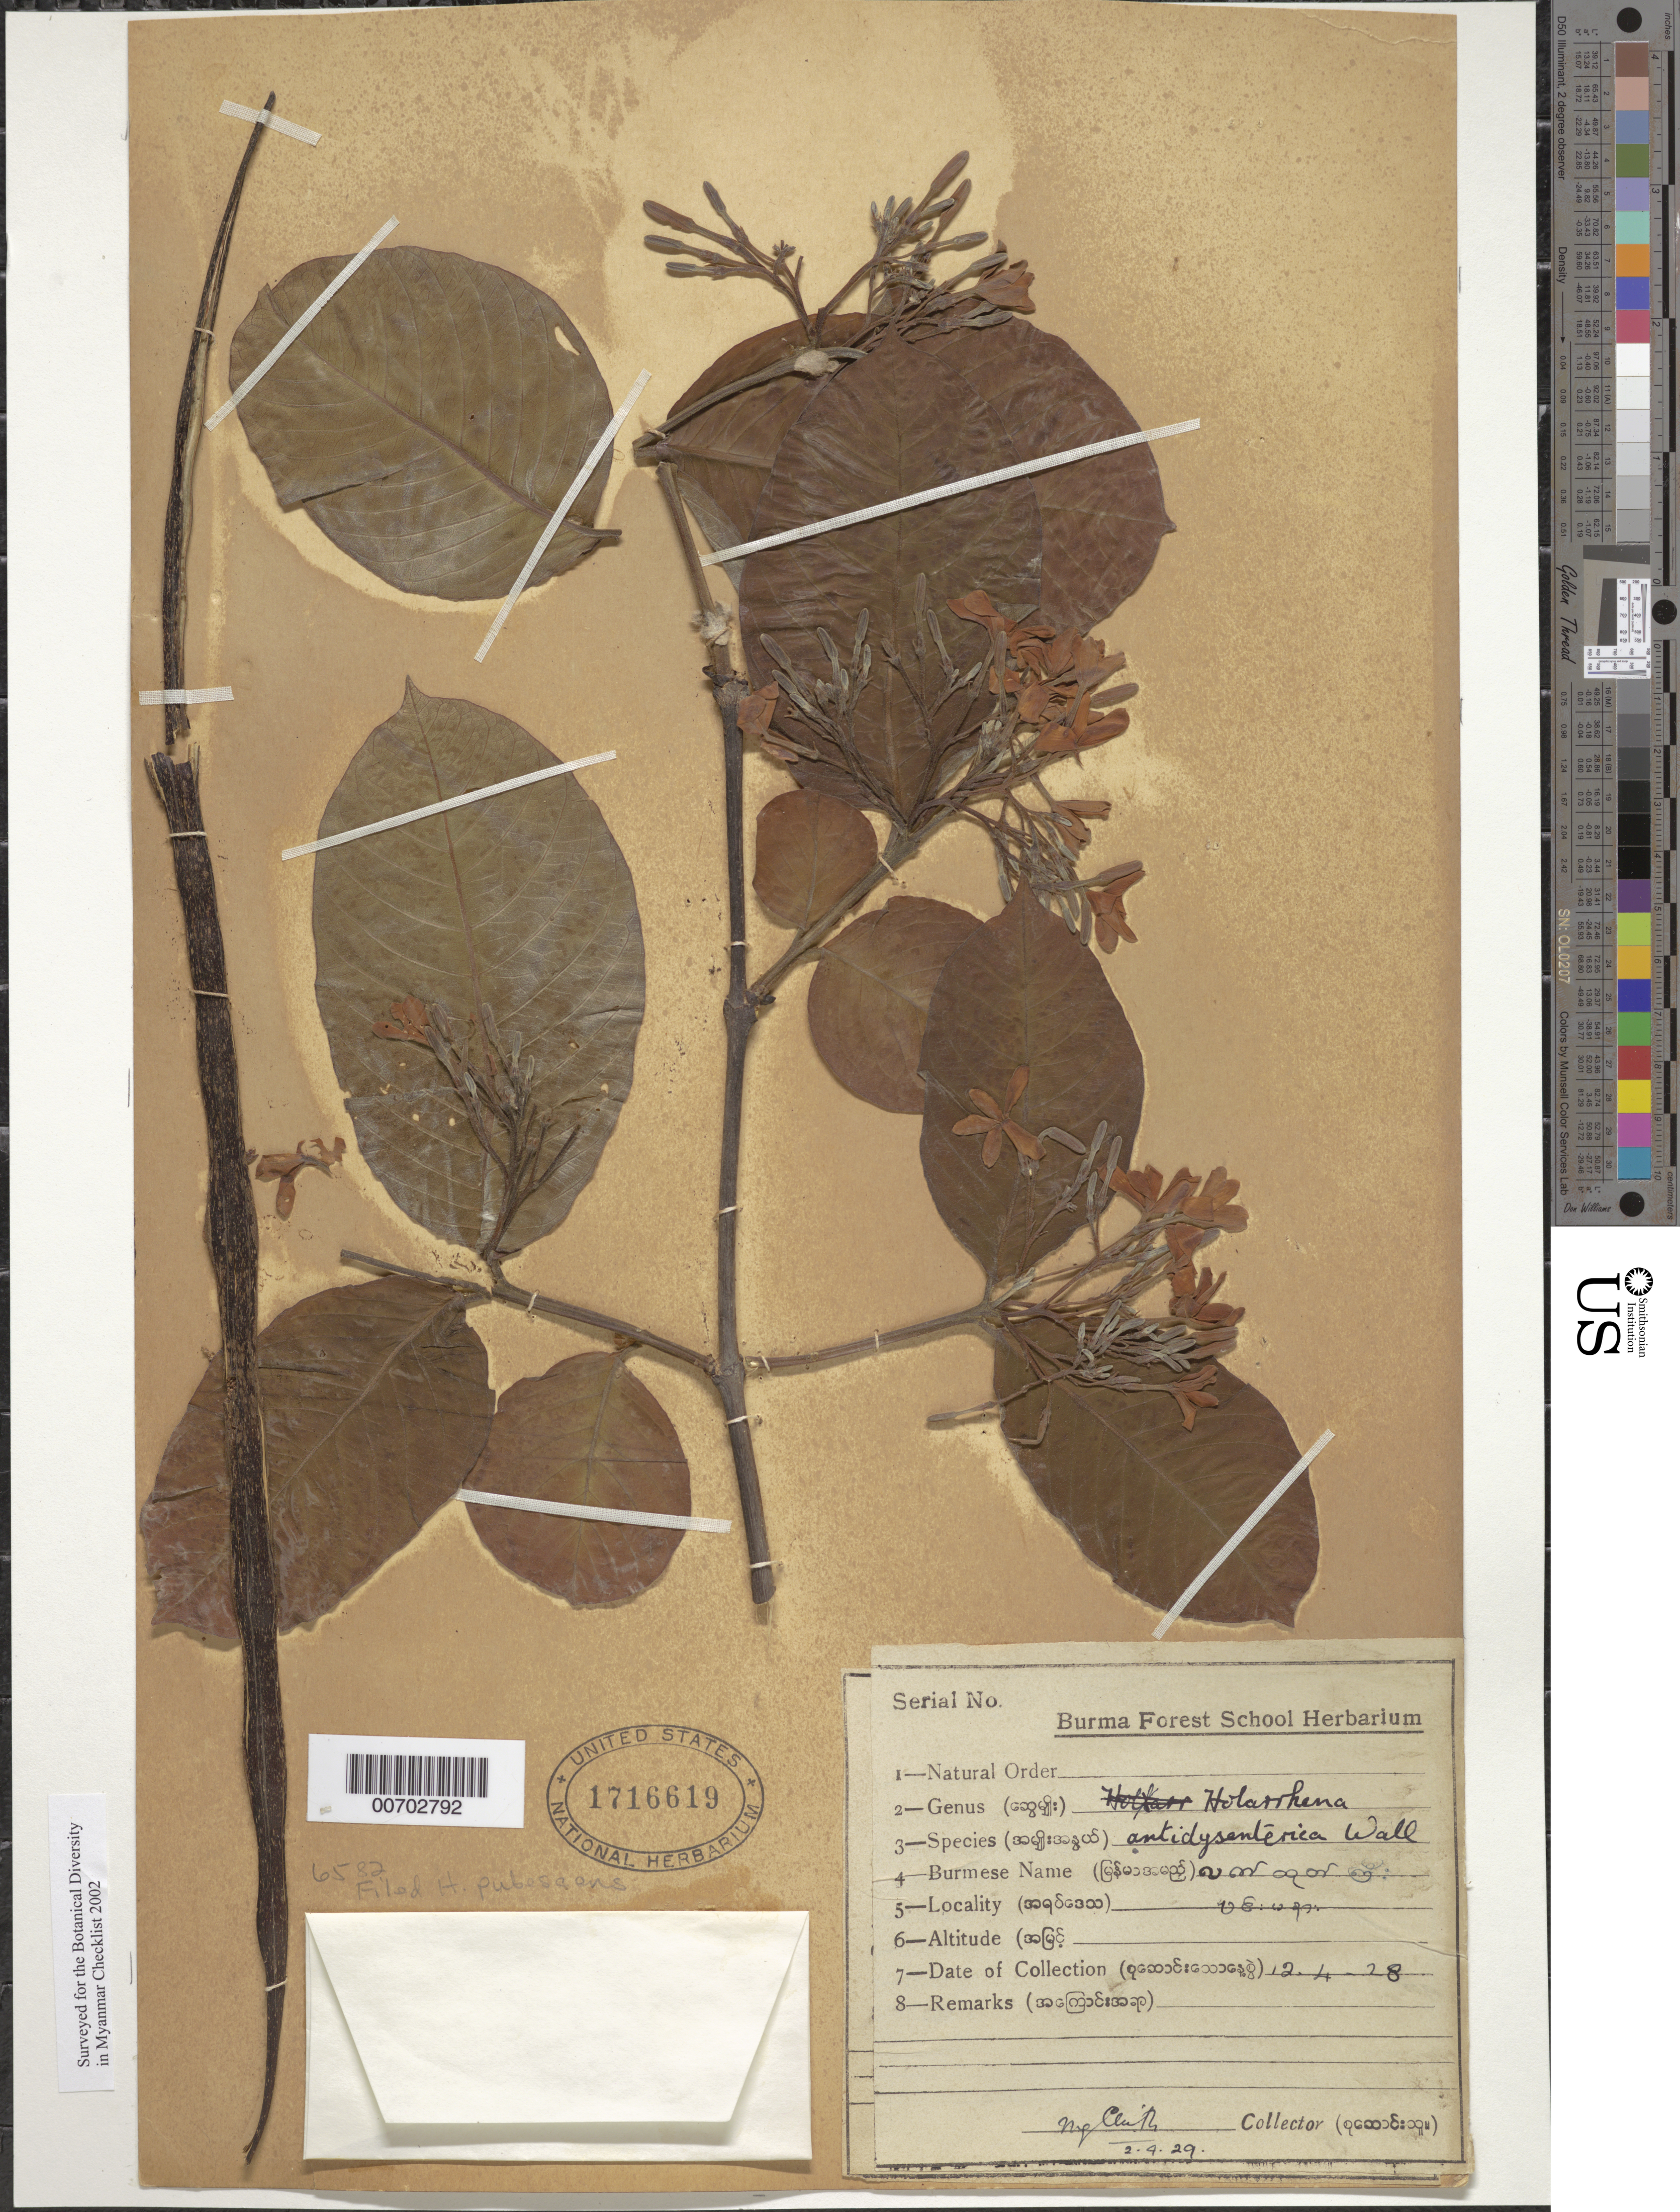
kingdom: Plantae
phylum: Tracheophyta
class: Magnoliopsida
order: Gentianales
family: Apocynaceae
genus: Holarrhena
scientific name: Holarrhena pubescens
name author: (Buch.-Ham.) Wall. ex G. Don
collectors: Burma Forest School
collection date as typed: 12 Apr 1928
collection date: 1928-04-12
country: Myanmar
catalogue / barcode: US 1716619